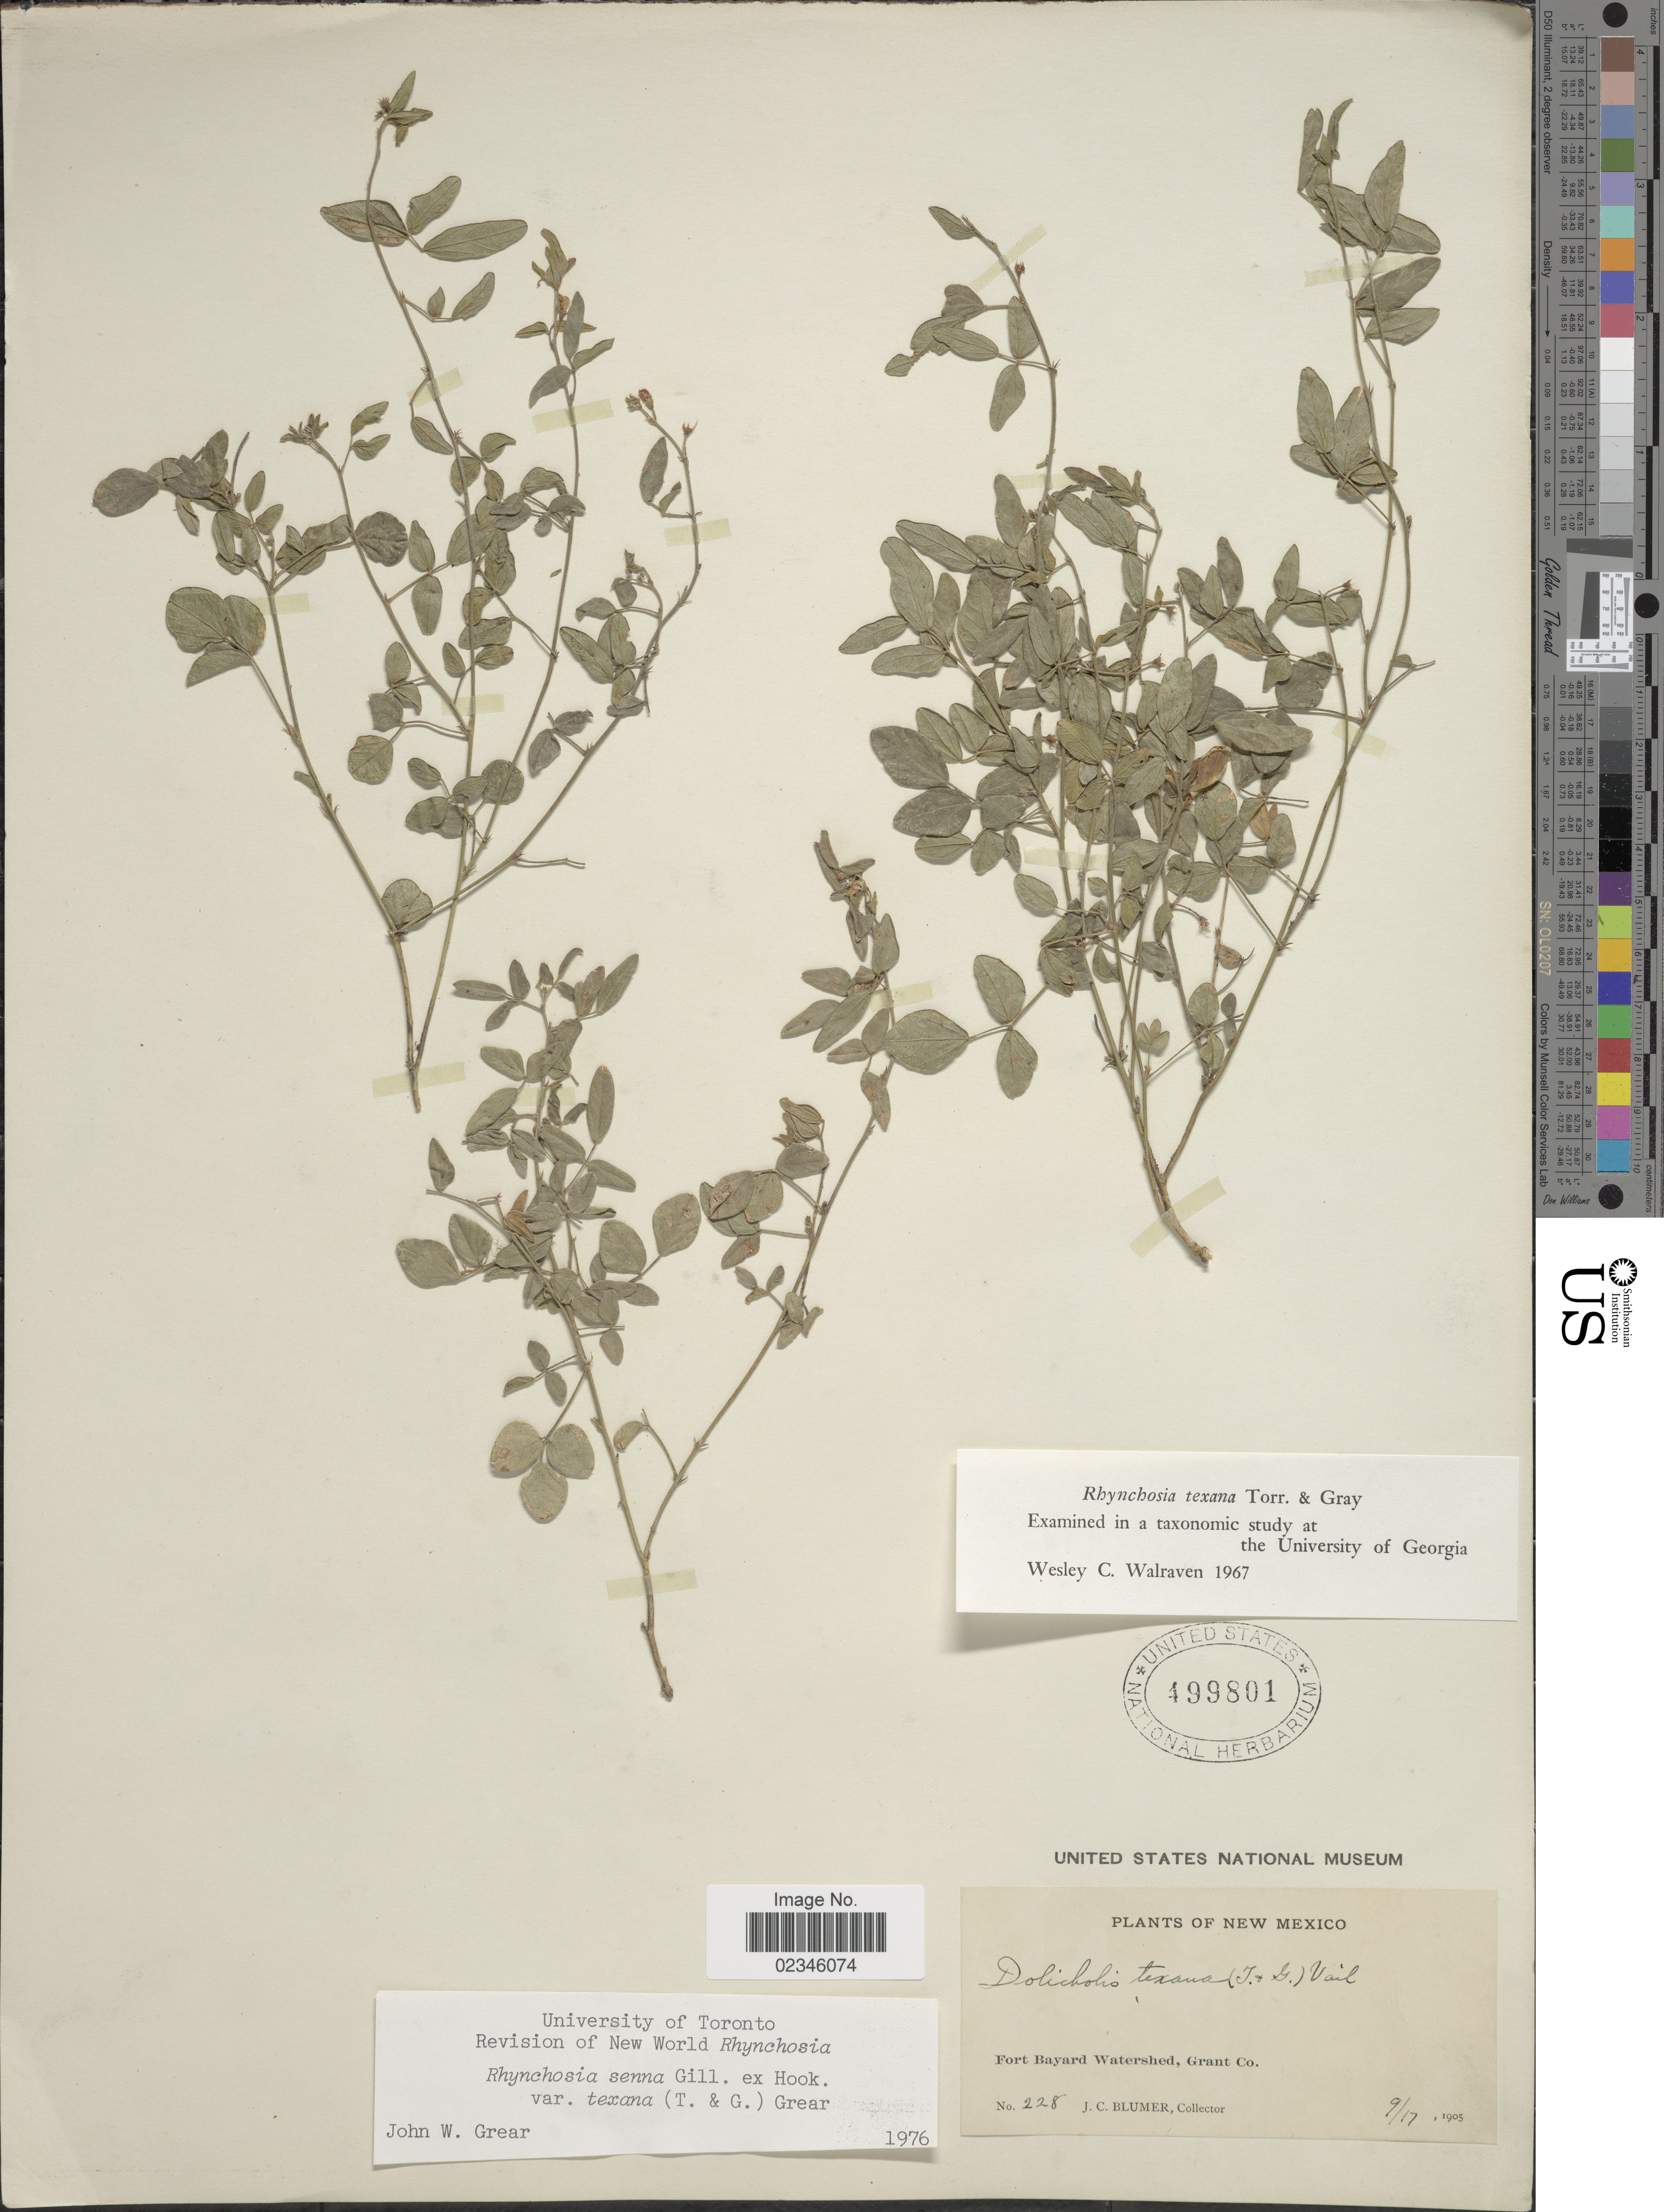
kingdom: Plantae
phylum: Tracheophyta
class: Magnoliopsida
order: Fabales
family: Fabaceae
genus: Rhynchosia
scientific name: Rhynchosia senna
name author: Gillies ex Hook.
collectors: J. C. Blumer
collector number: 228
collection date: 1905-09-17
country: United States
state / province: New Mexico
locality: Fort Bayard Watershed, Grant Co.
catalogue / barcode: US 499801